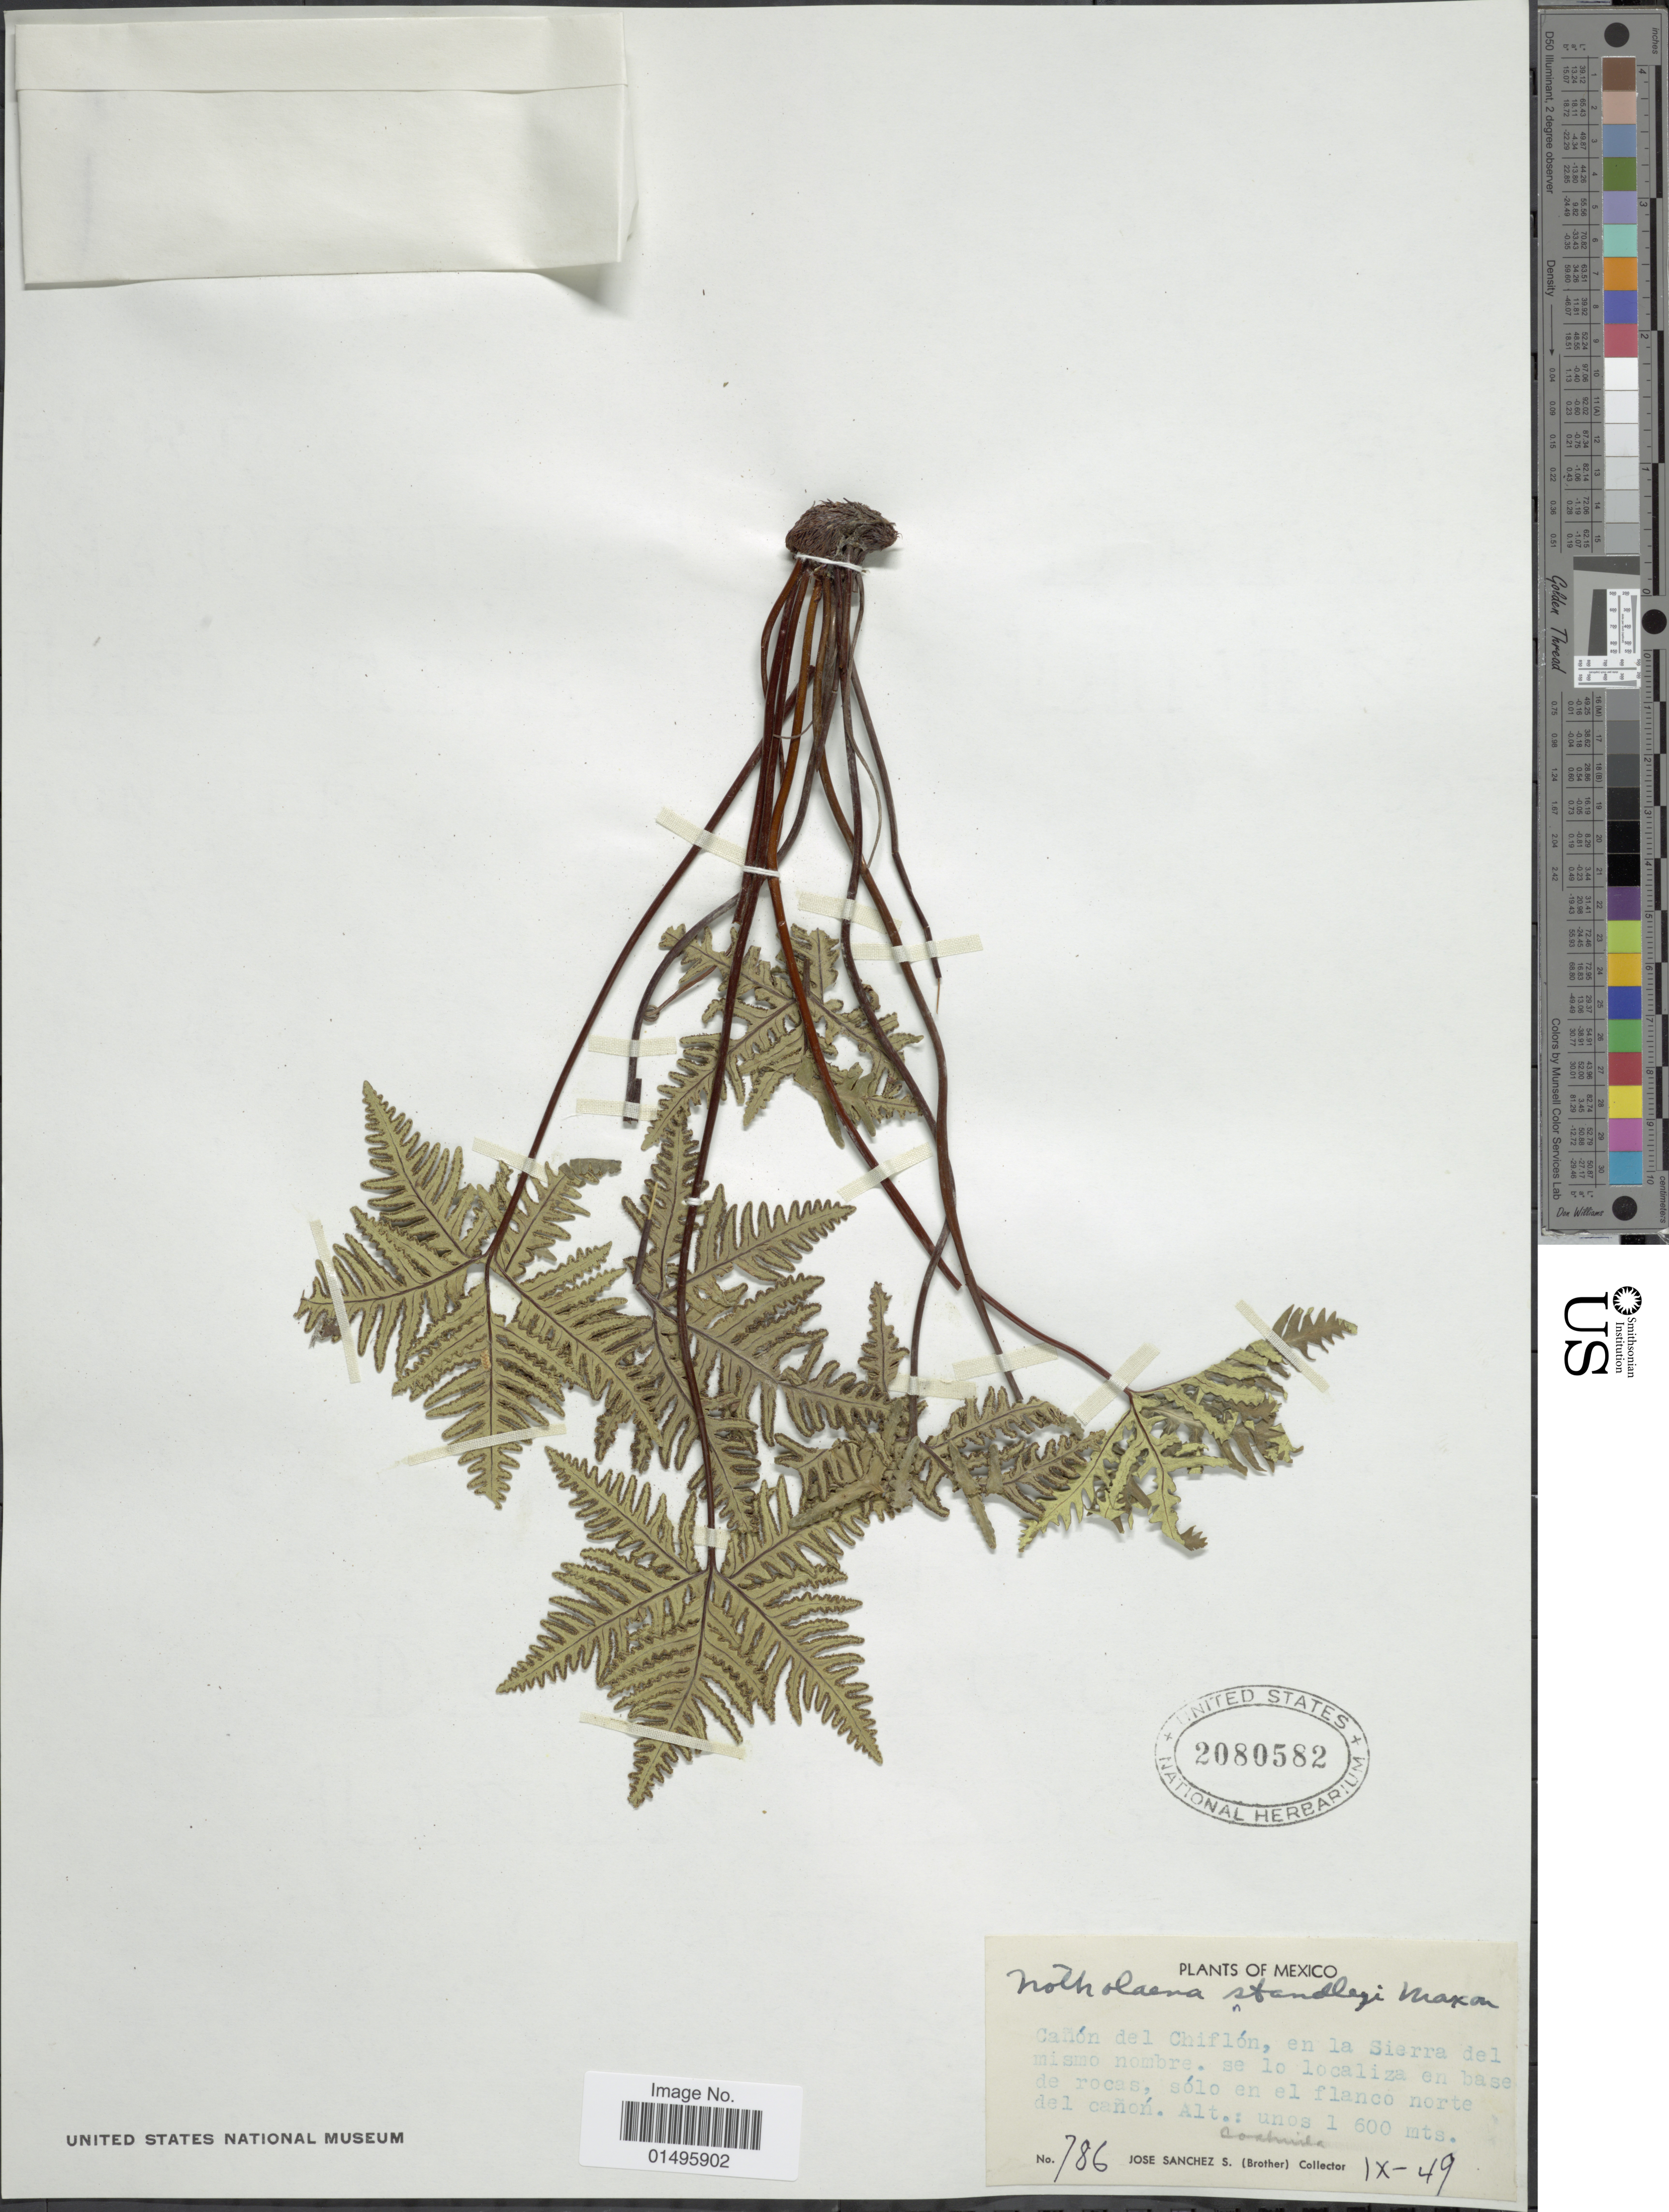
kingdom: Plantae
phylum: Tracheophyta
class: Polypodiopsida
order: Polypodiales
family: Pteridaceae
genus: Notholaena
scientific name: Notholaena standleyi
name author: Maxon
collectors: J. Sanchez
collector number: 786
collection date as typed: Transcribed d/m/y: /9/49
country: Mexico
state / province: Coahuila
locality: Mexico, Canon del Ghiflon, en la Sierra del mismo nembre. se lo localiza en base de rocas, solo en el flanco norte del canon.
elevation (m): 1600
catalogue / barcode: US 2080582